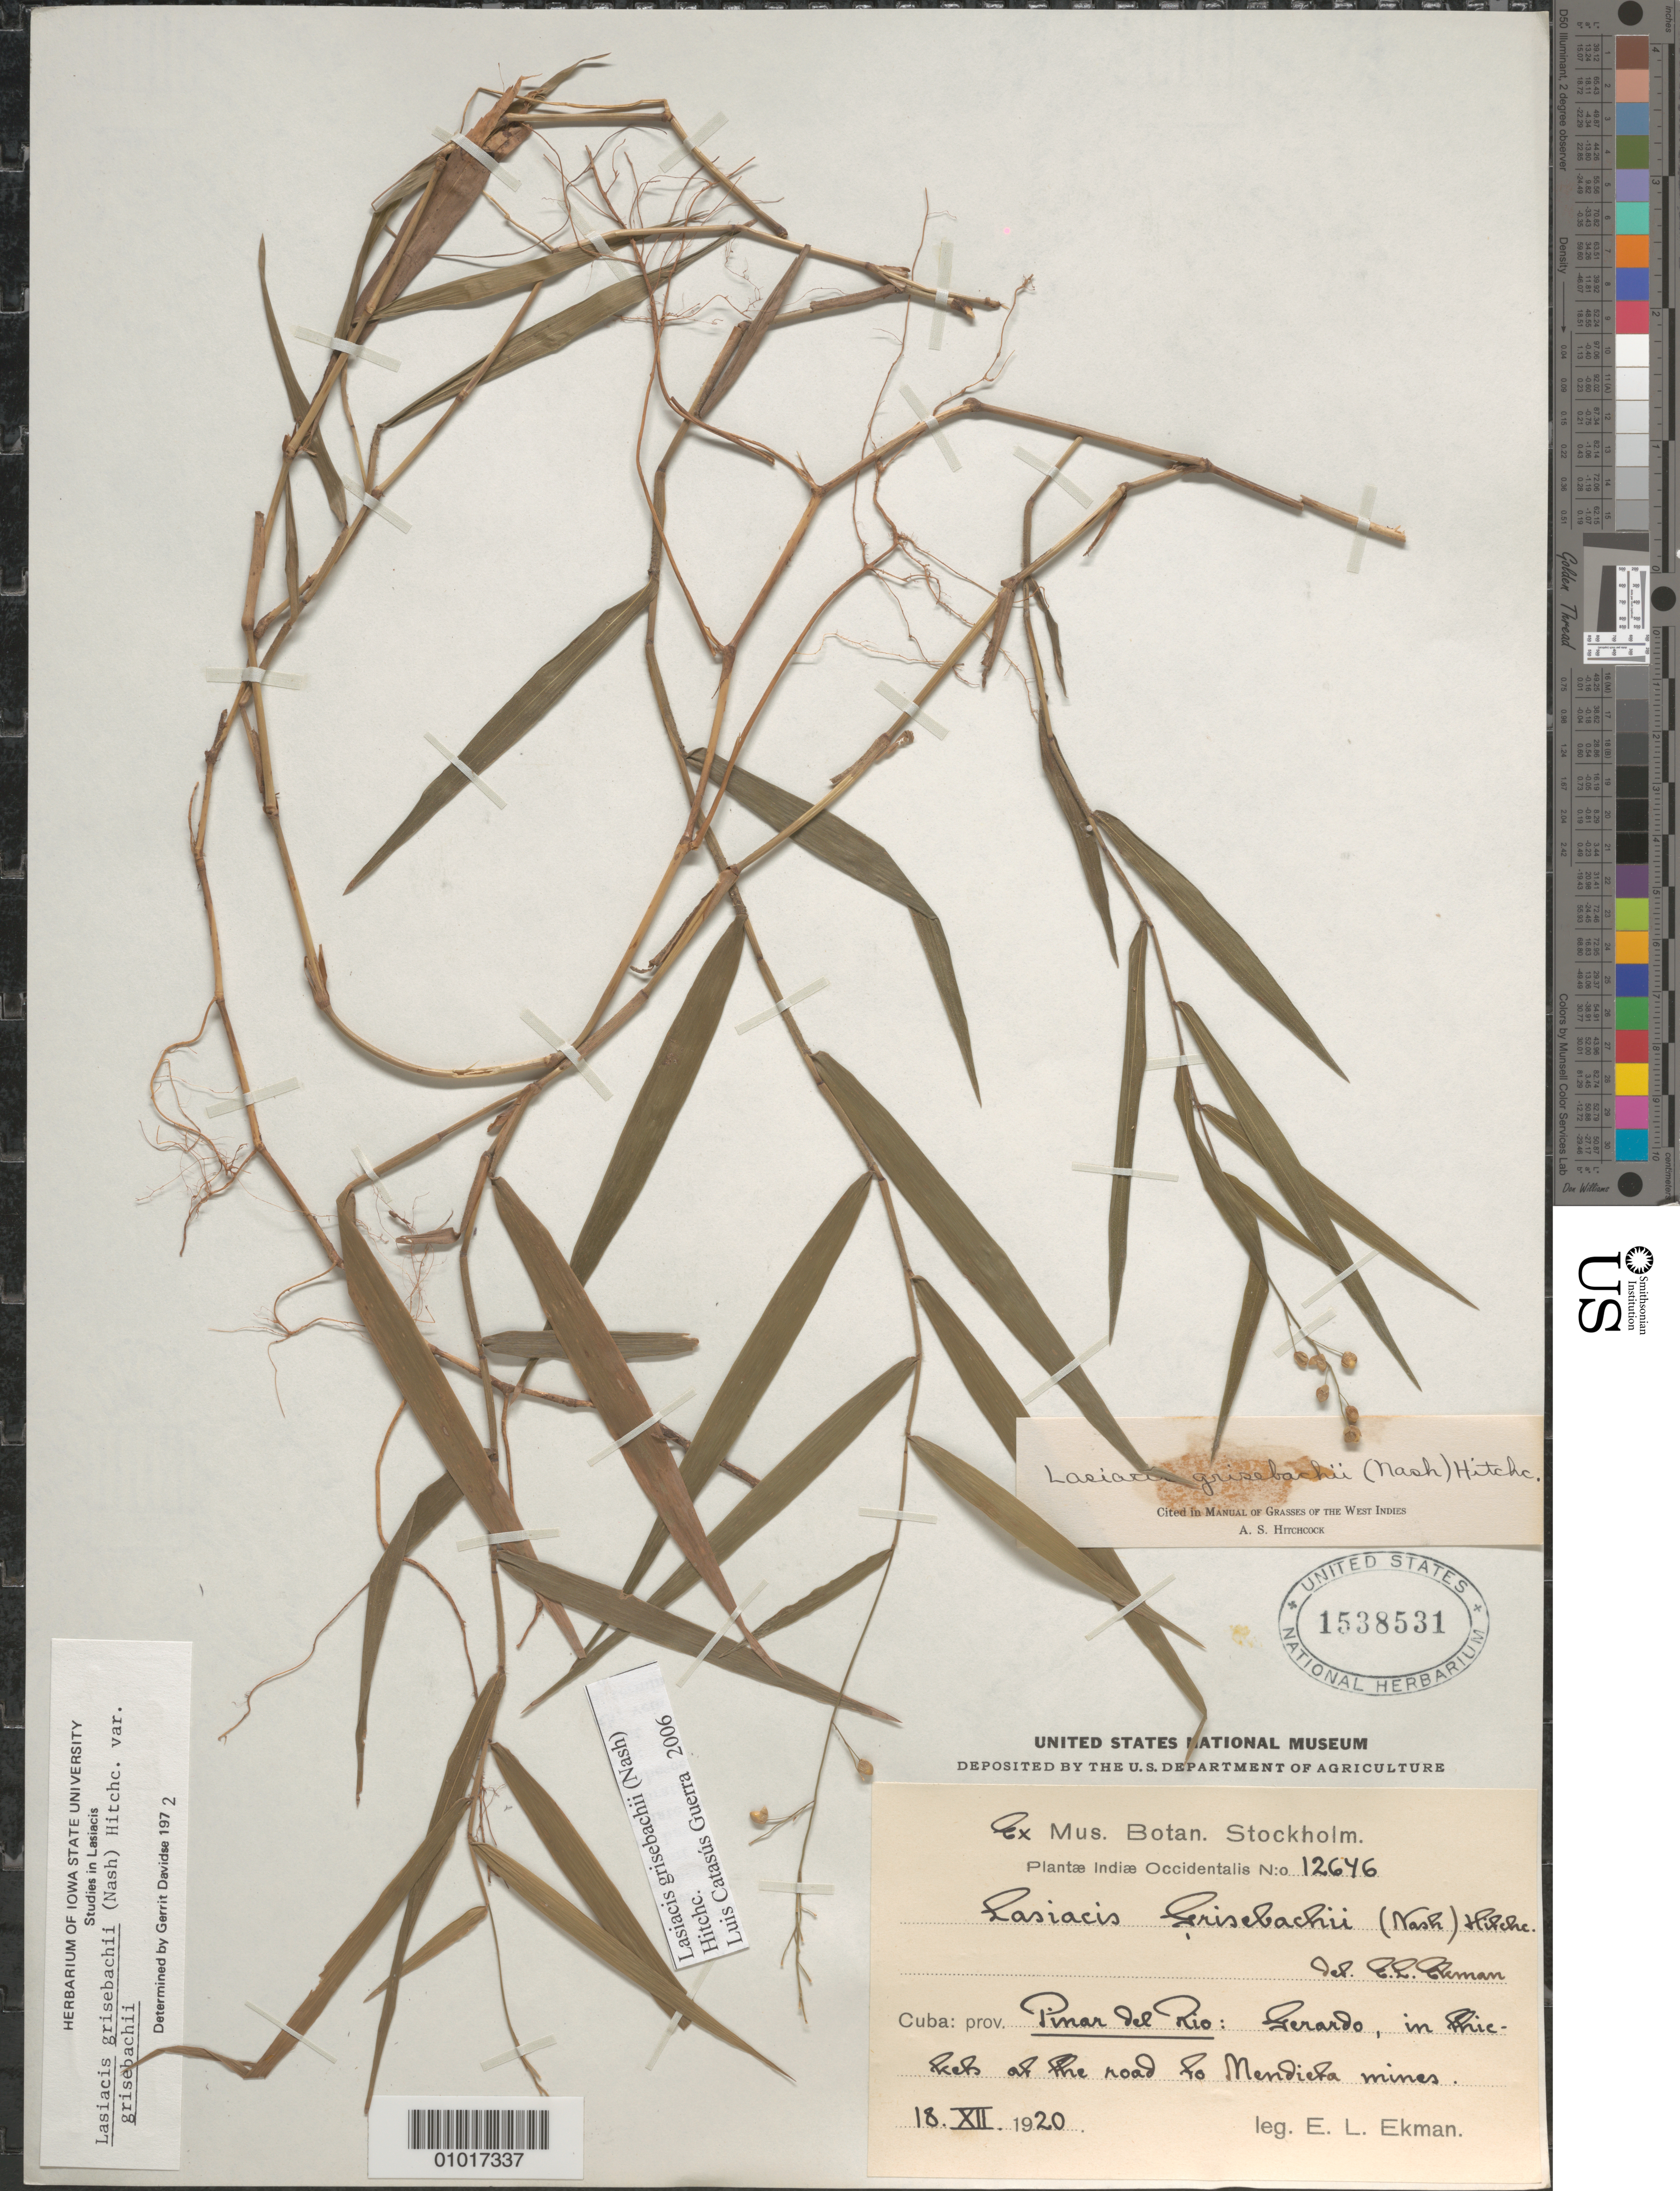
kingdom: Plantae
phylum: Tracheophyta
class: Liliopsida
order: Poales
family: Poaceae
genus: Lasiacis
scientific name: Lasiacis grisebachii var. grisebachii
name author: (Nash) Hitchc.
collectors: E. L. Ekman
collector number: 12646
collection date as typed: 18 Dec 1920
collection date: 1920-12-18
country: Cuba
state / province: Pinar del Rio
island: Cuba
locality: Gerardo, in thickets of the road to Mendieta mines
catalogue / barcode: US 1538531